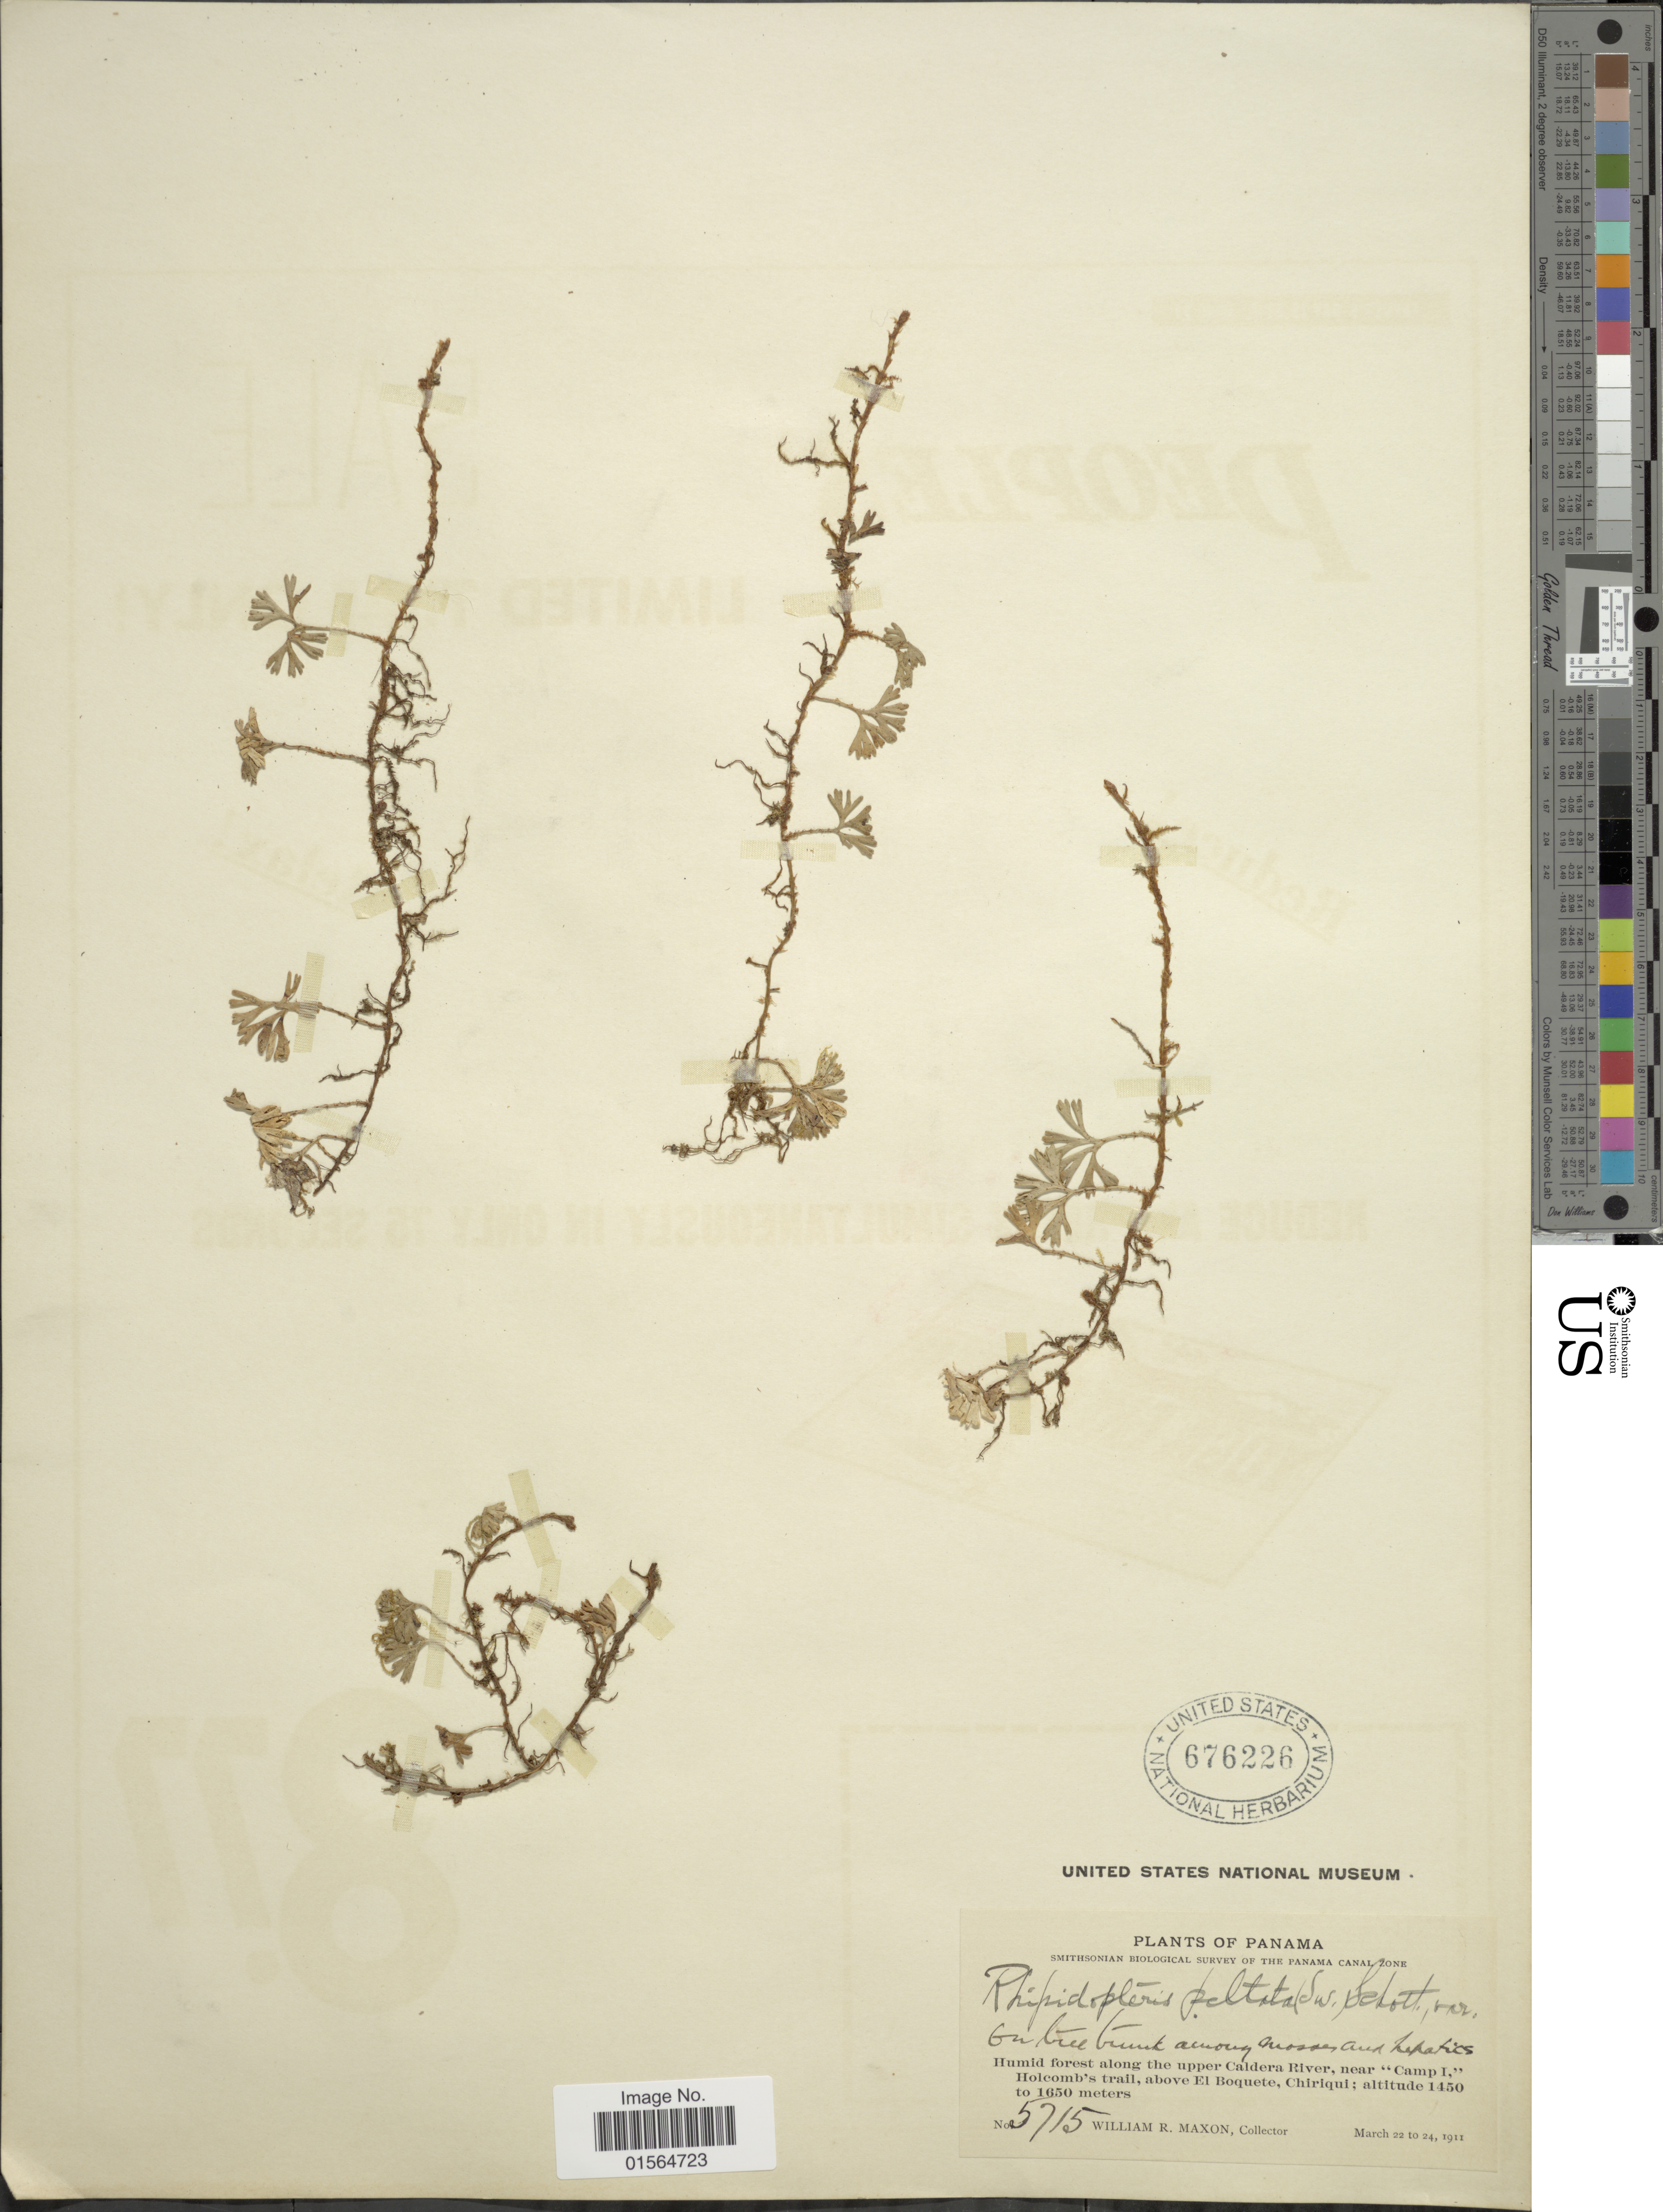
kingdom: Plantae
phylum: Tracheophyta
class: Polypodiopsida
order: Polypodiales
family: Dryopteridaceae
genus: Elaphoglossum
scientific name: Elaphoglossum peltatum f. peltatum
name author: (Sw.) Urb.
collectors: W. R. Maxon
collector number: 5715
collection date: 1911-03-22/1911-03-24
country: Panama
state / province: Chiriqui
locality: Humid forest along the upper Caldera River, near "Camp 1," Holcomb's trail, above El Boquete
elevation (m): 1450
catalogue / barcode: US 676226